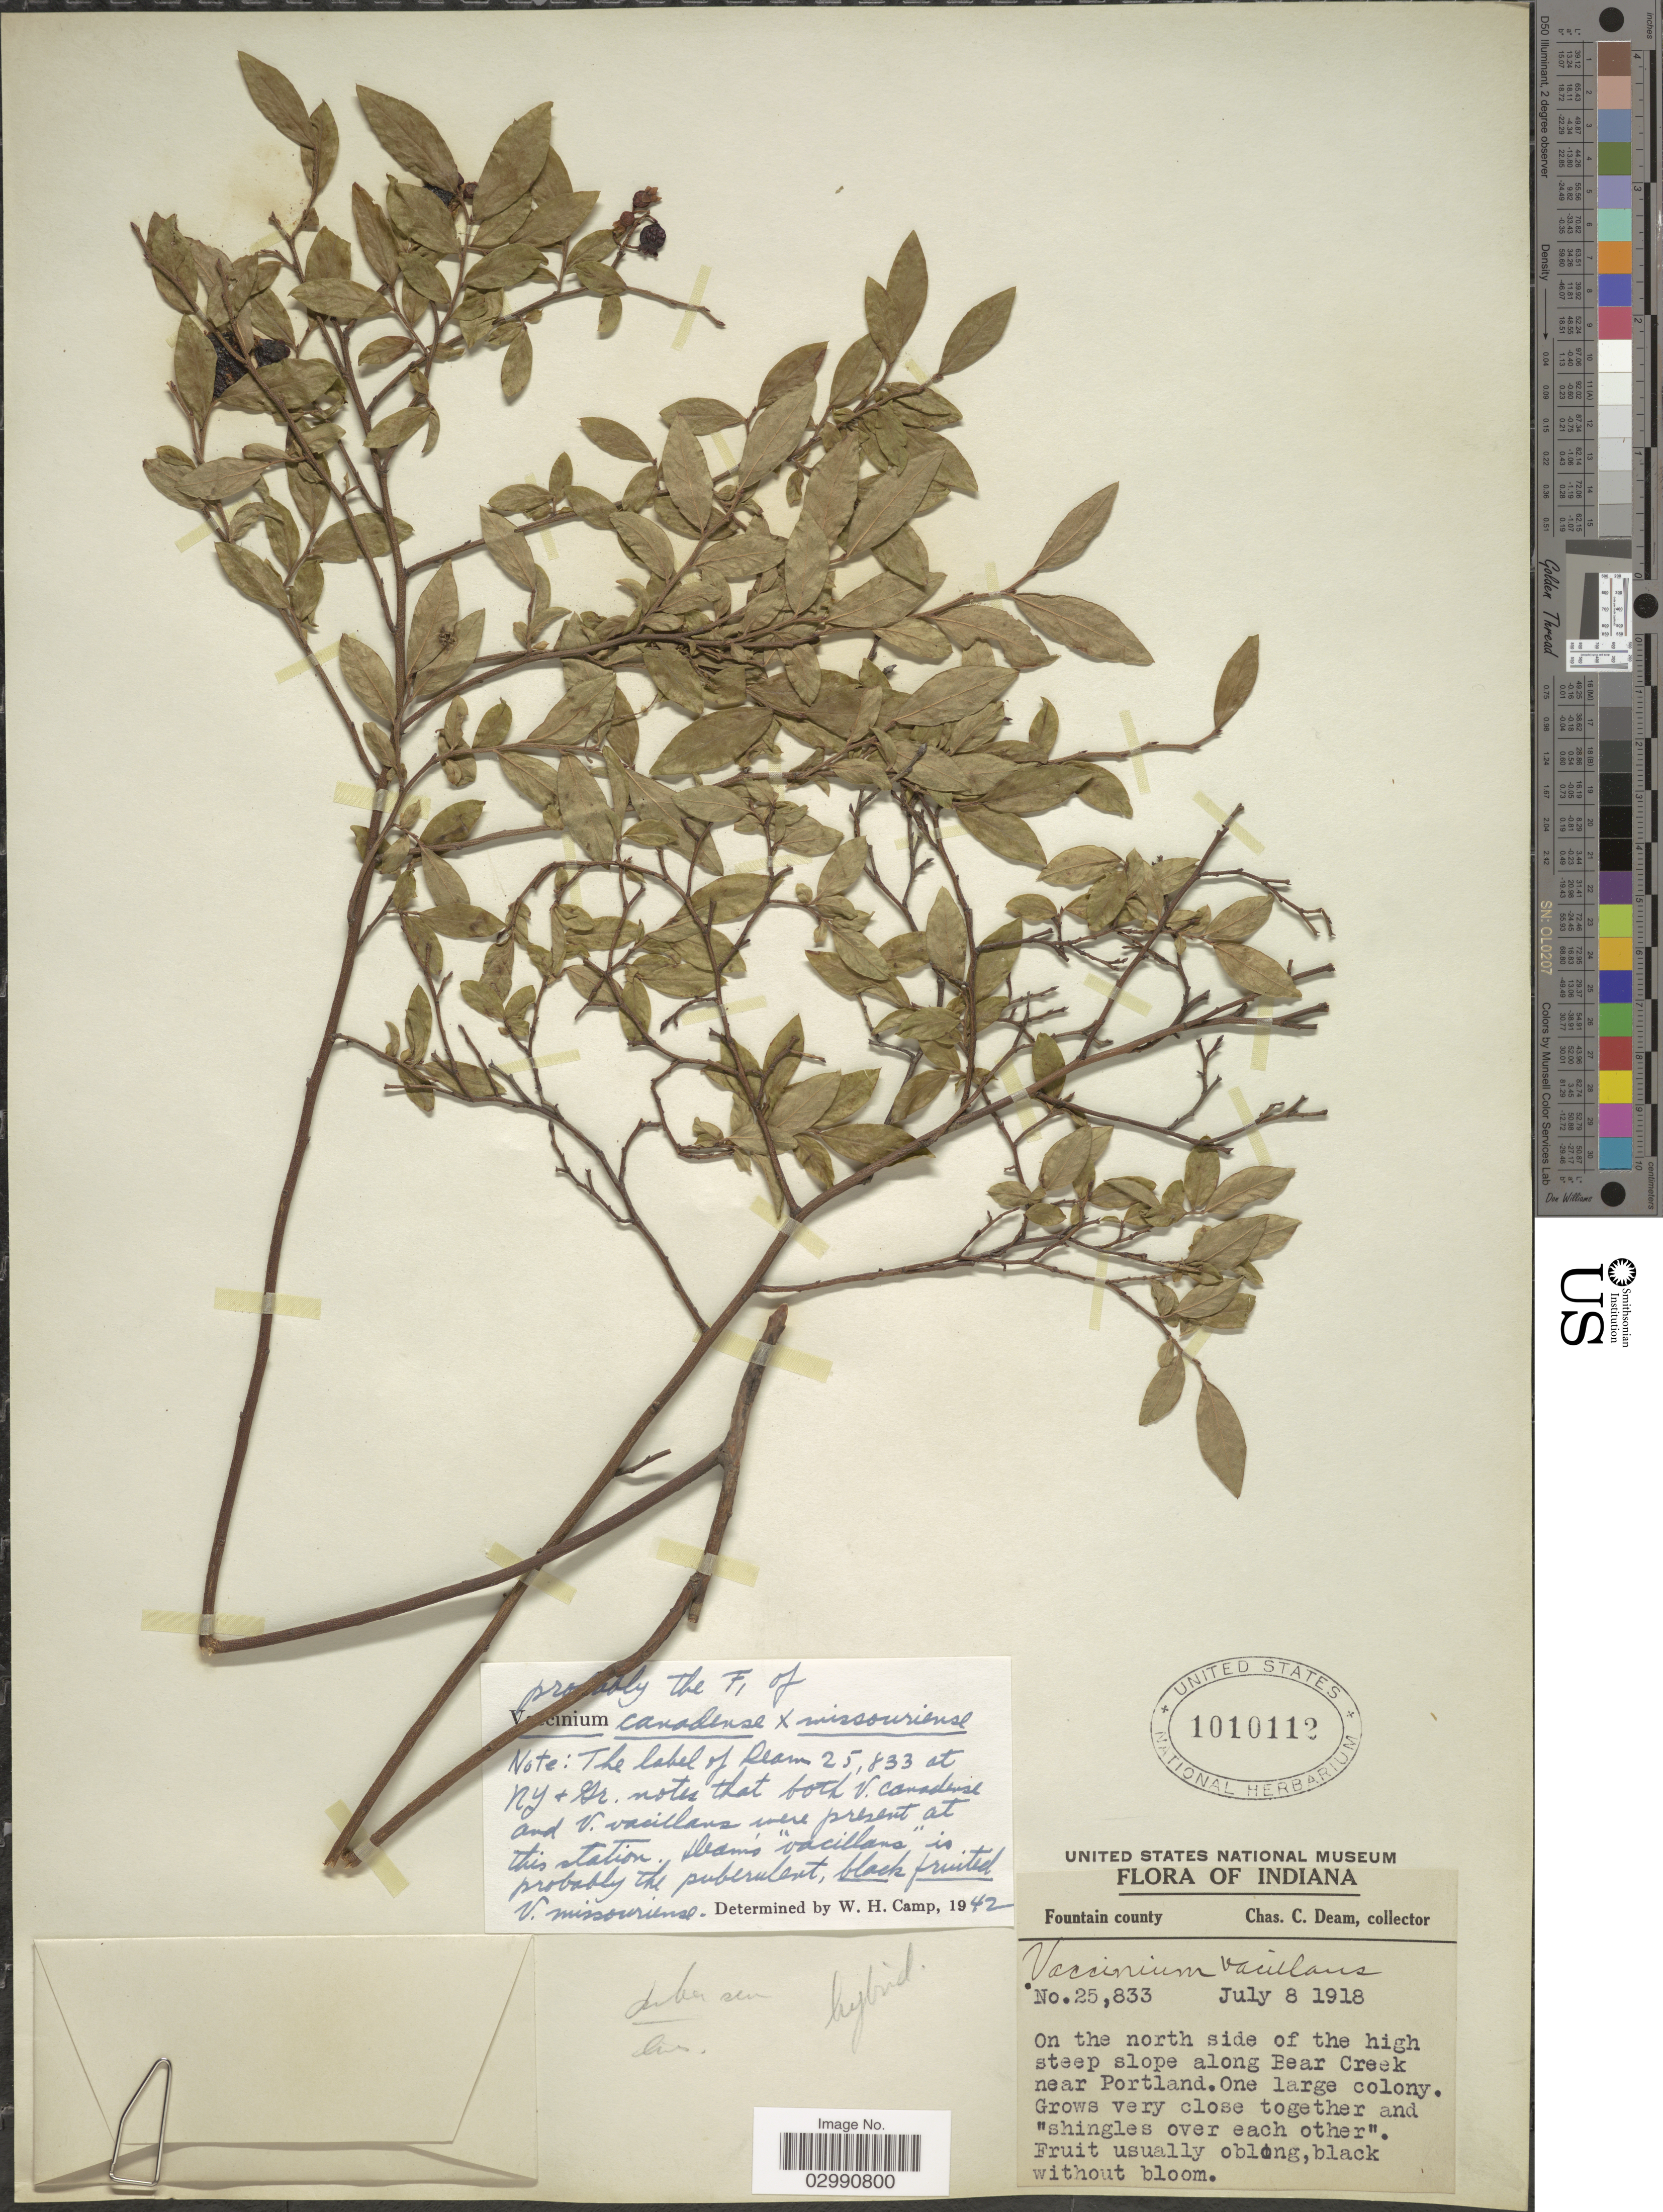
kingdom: Plantae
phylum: Tracheophyta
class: Magnoliopsida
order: Ericales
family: Ericaceae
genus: Vaccinium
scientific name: Vaccinium canadense x V. missouriense (Ashe) Ashe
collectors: C. C. Deam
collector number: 25833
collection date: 1918-07-08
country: United States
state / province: Indiana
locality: Fountain County, On the north side of the high steep slope along Bear Creek near Portland.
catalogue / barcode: US 1010112